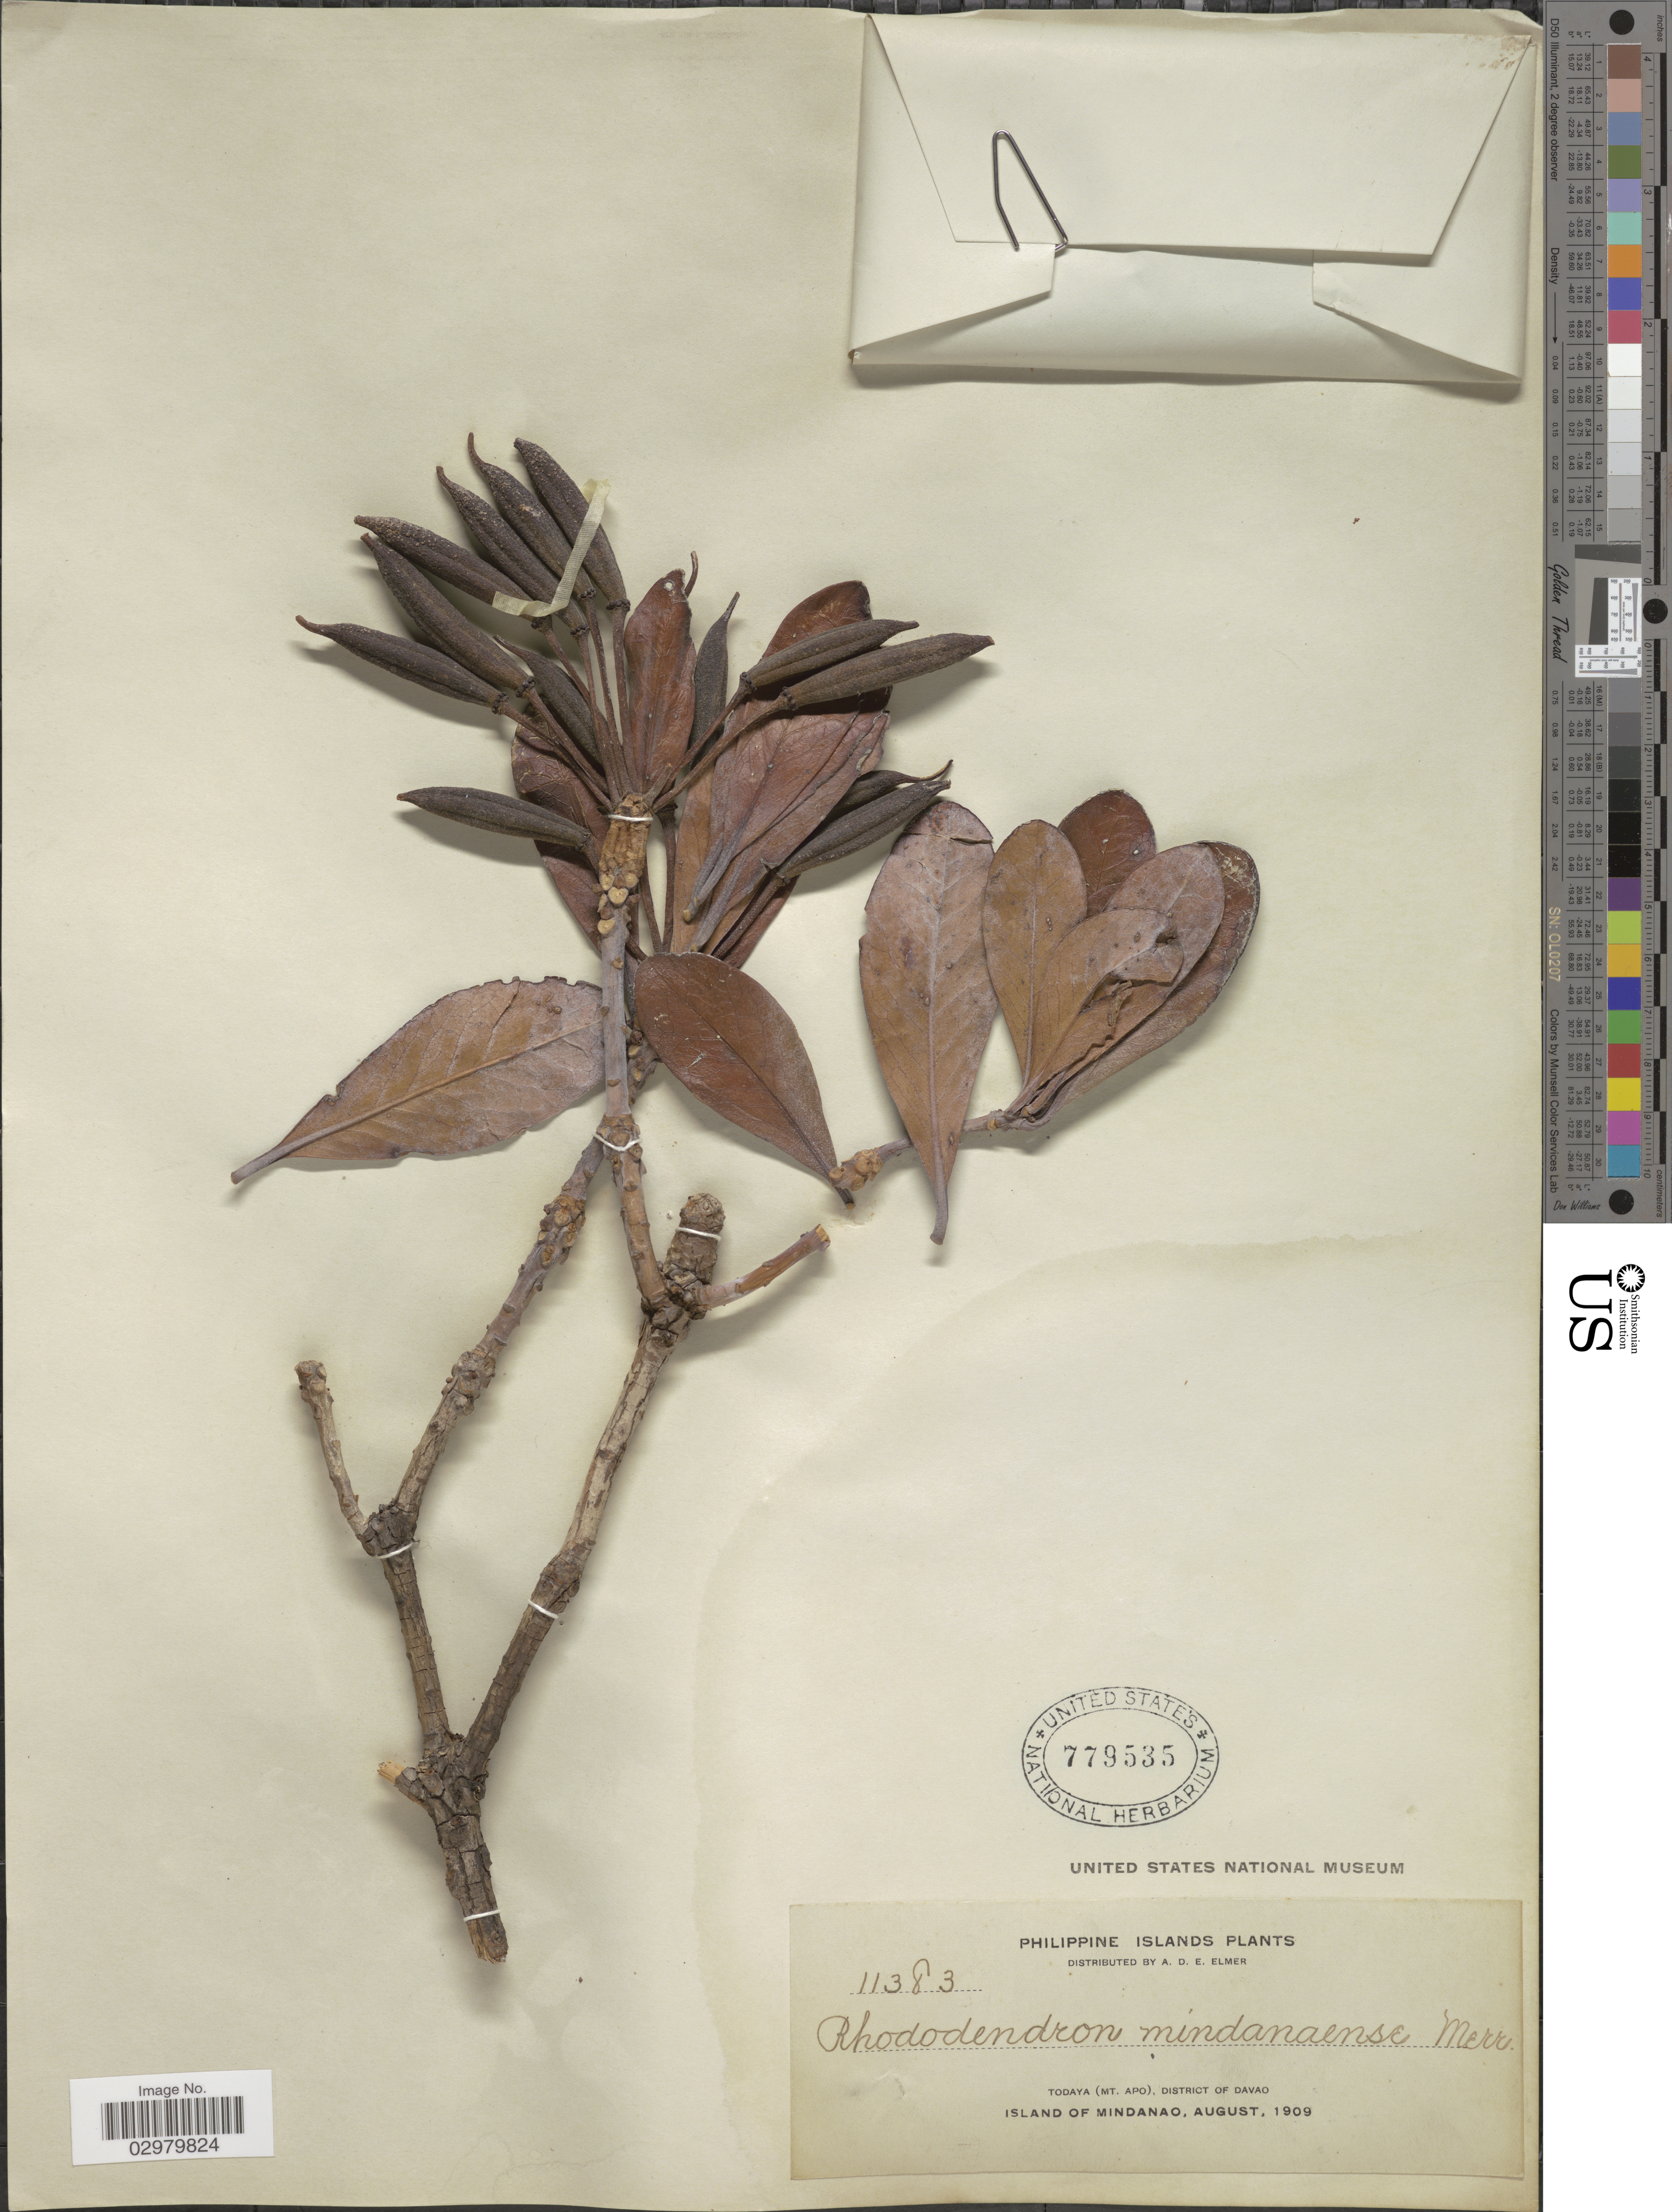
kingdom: Plantae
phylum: Tracheophyta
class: Magnoliopsida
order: Ericales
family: Ericaceae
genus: Rhododendron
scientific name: Rhododendron mindanaense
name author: Merr.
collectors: A. D. E. Elmer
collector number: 11383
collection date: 1909-08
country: Philippines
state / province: Davao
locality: Philippine Islands. Todaya (Mt. Apo), District of Davao. Island of Mindanao.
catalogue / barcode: US 779535